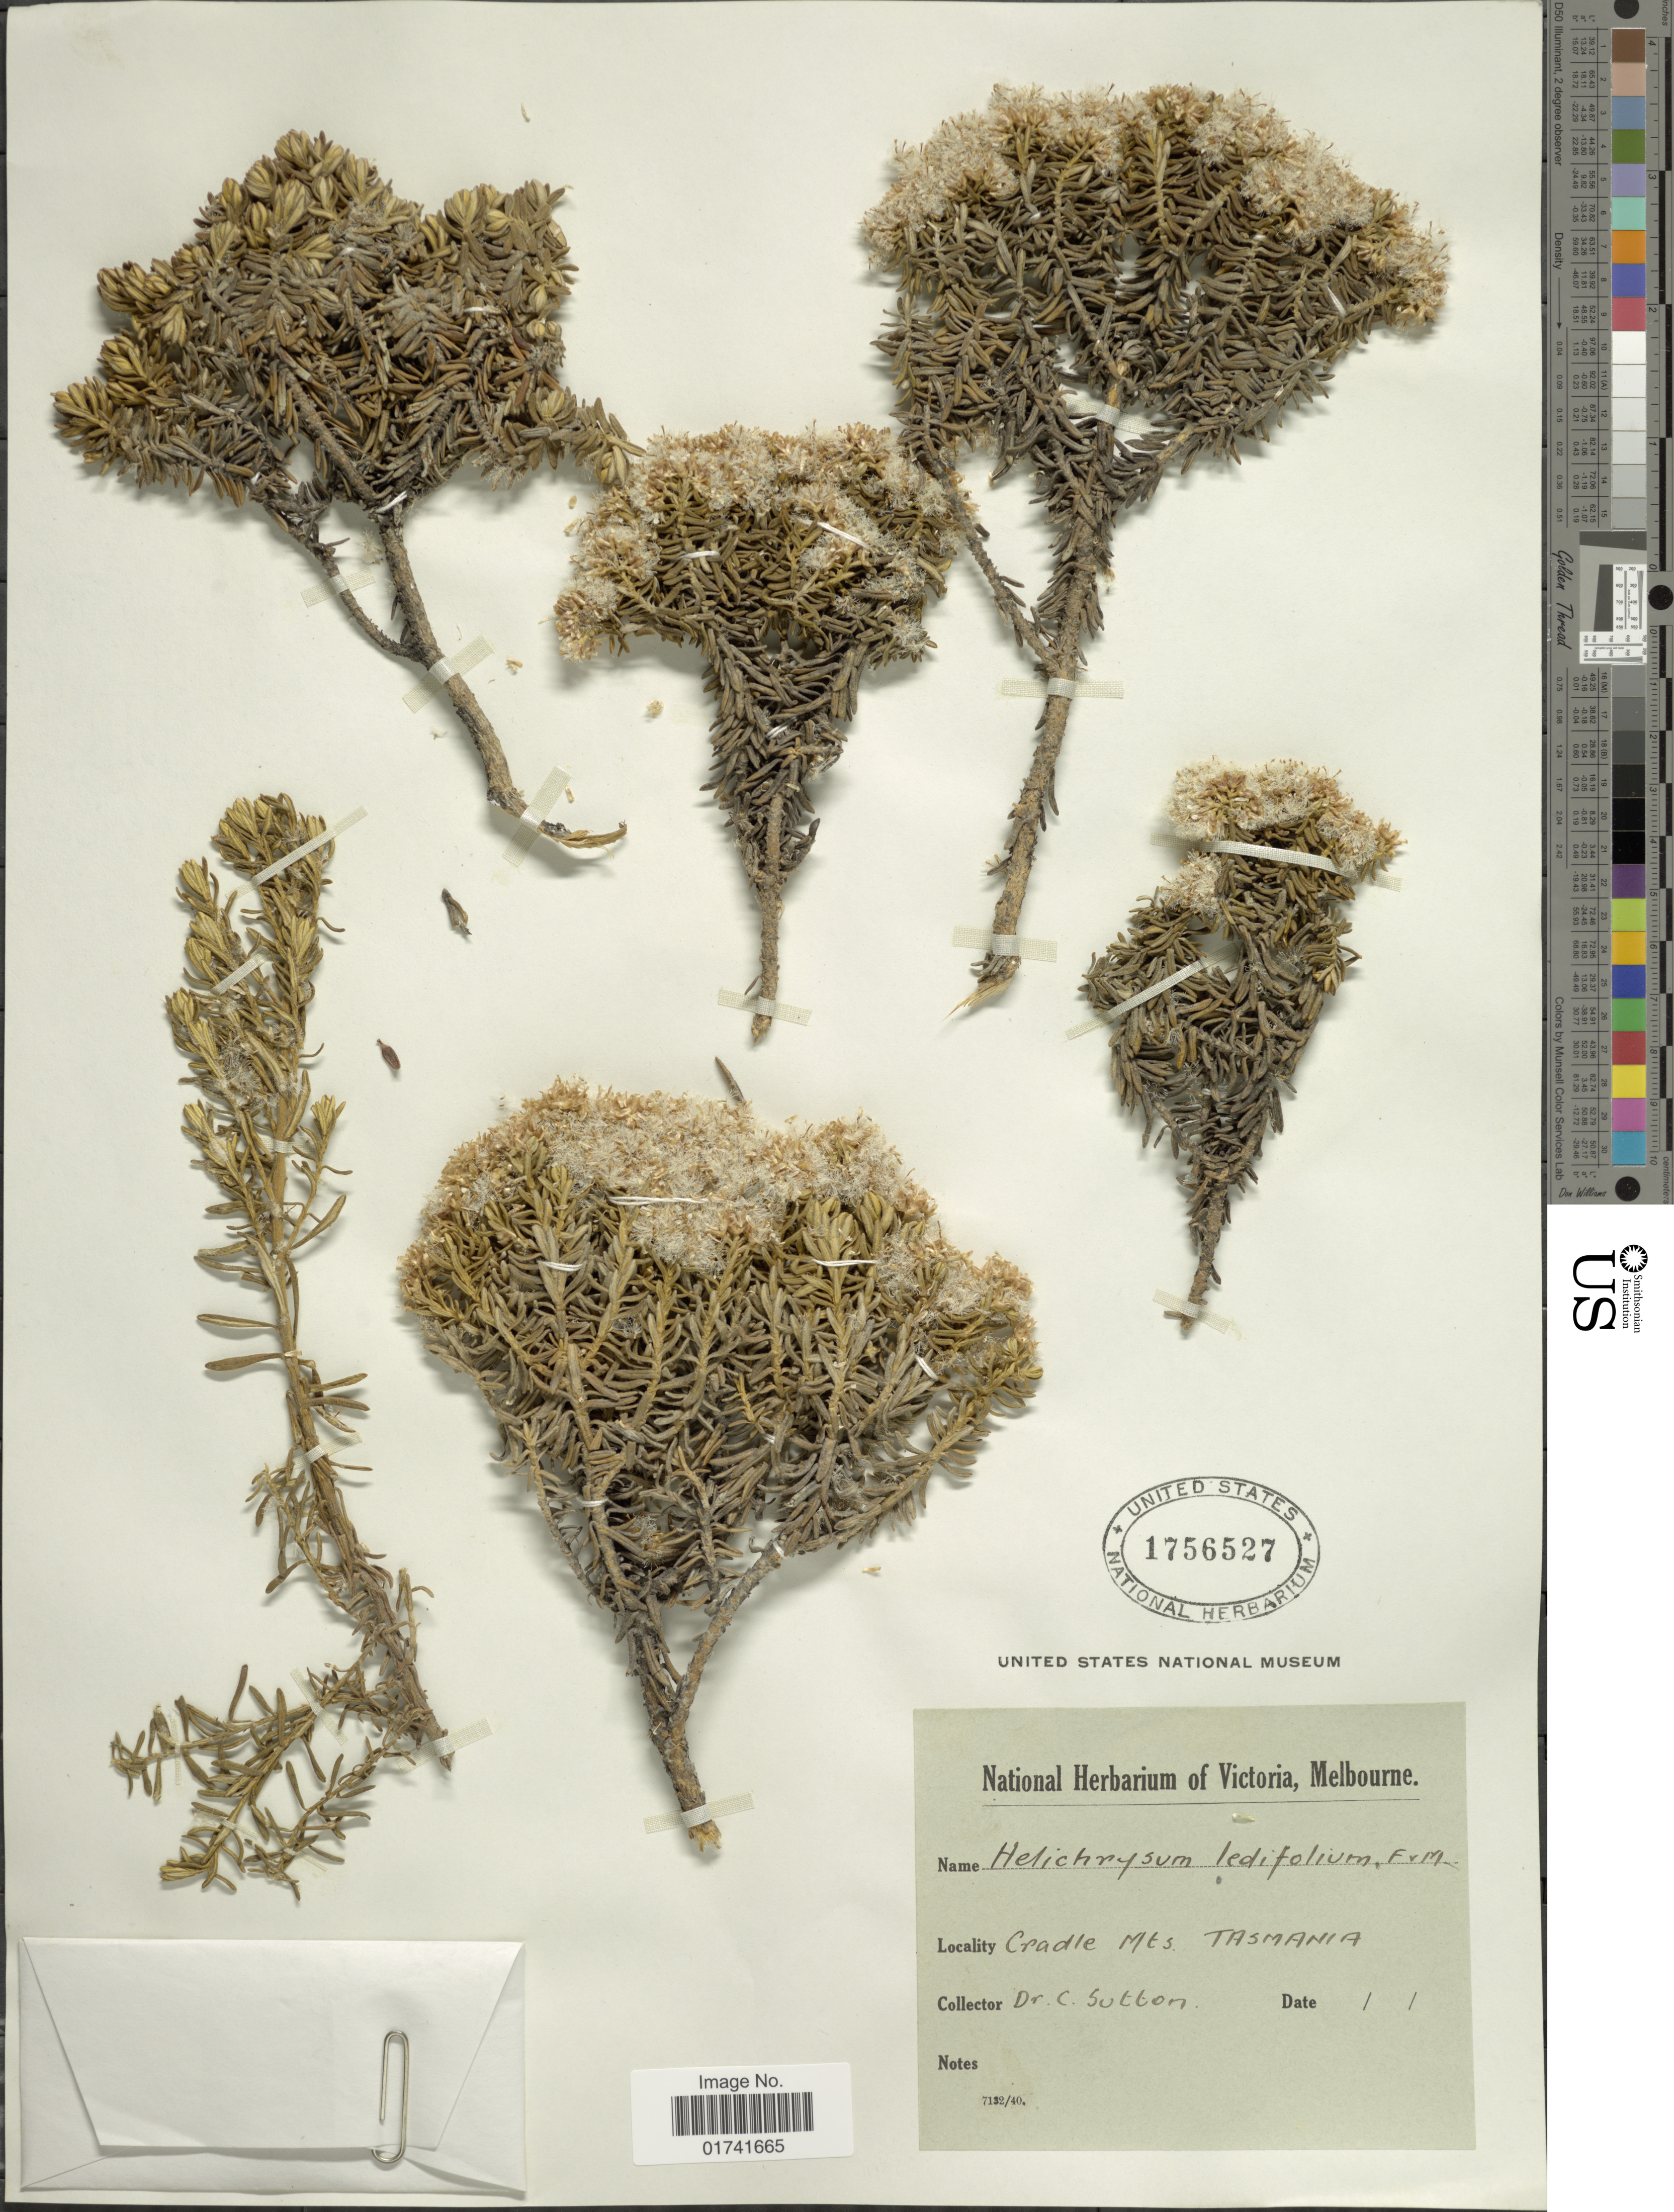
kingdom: Plantae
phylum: Tracheophyta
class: Magnoliopsida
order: Asterales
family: Asteraceae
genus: Ozothamnus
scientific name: Ozothamnus ledifolius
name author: (DC.) Hook. f.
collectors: C. Sutton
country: Australia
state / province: Tasmania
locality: Cradle Mts.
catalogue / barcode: US 1756527